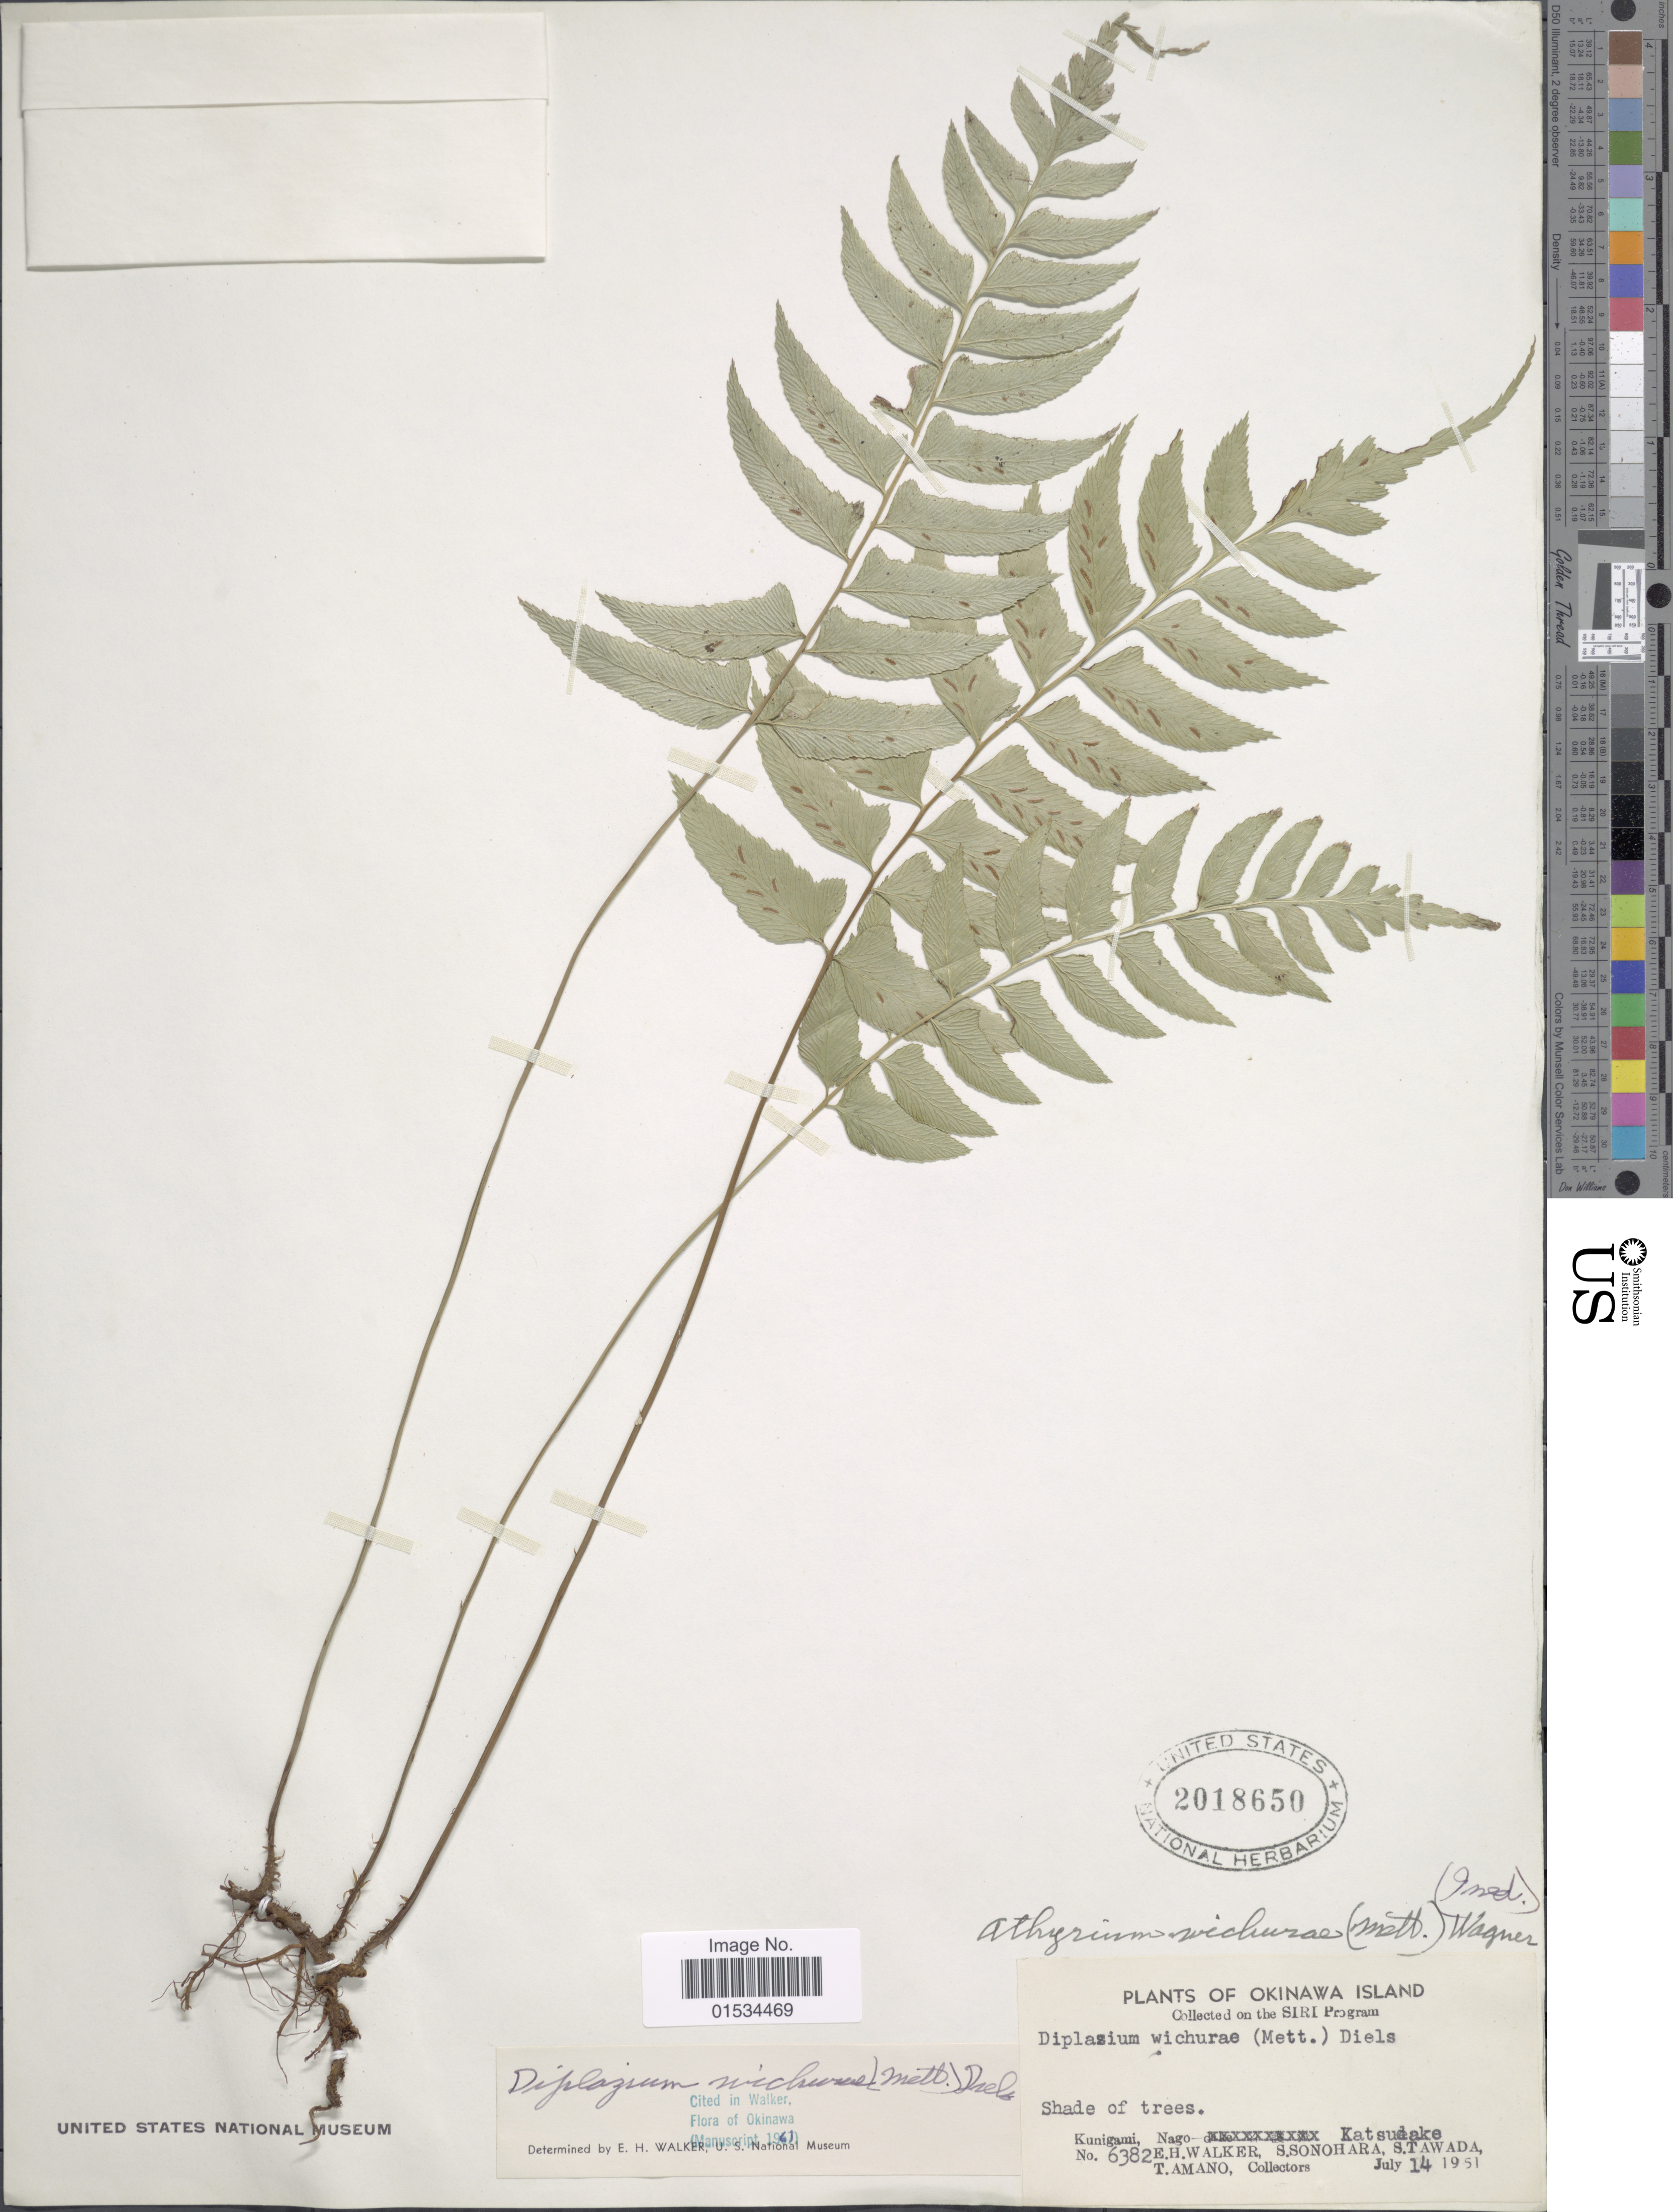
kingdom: Plantae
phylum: Tracheophyta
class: Polypodiopsida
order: Polypodiales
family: Athyriaceae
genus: Diplazium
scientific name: Diplazium wichurae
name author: (Mett.) Diels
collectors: E. H. Walker, S. Sonohara, S. Tawada & T. Amano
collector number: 6382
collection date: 1951-07-17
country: Japan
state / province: Okinawa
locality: Kunigami, Nago, Katsudake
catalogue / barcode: US 2018650